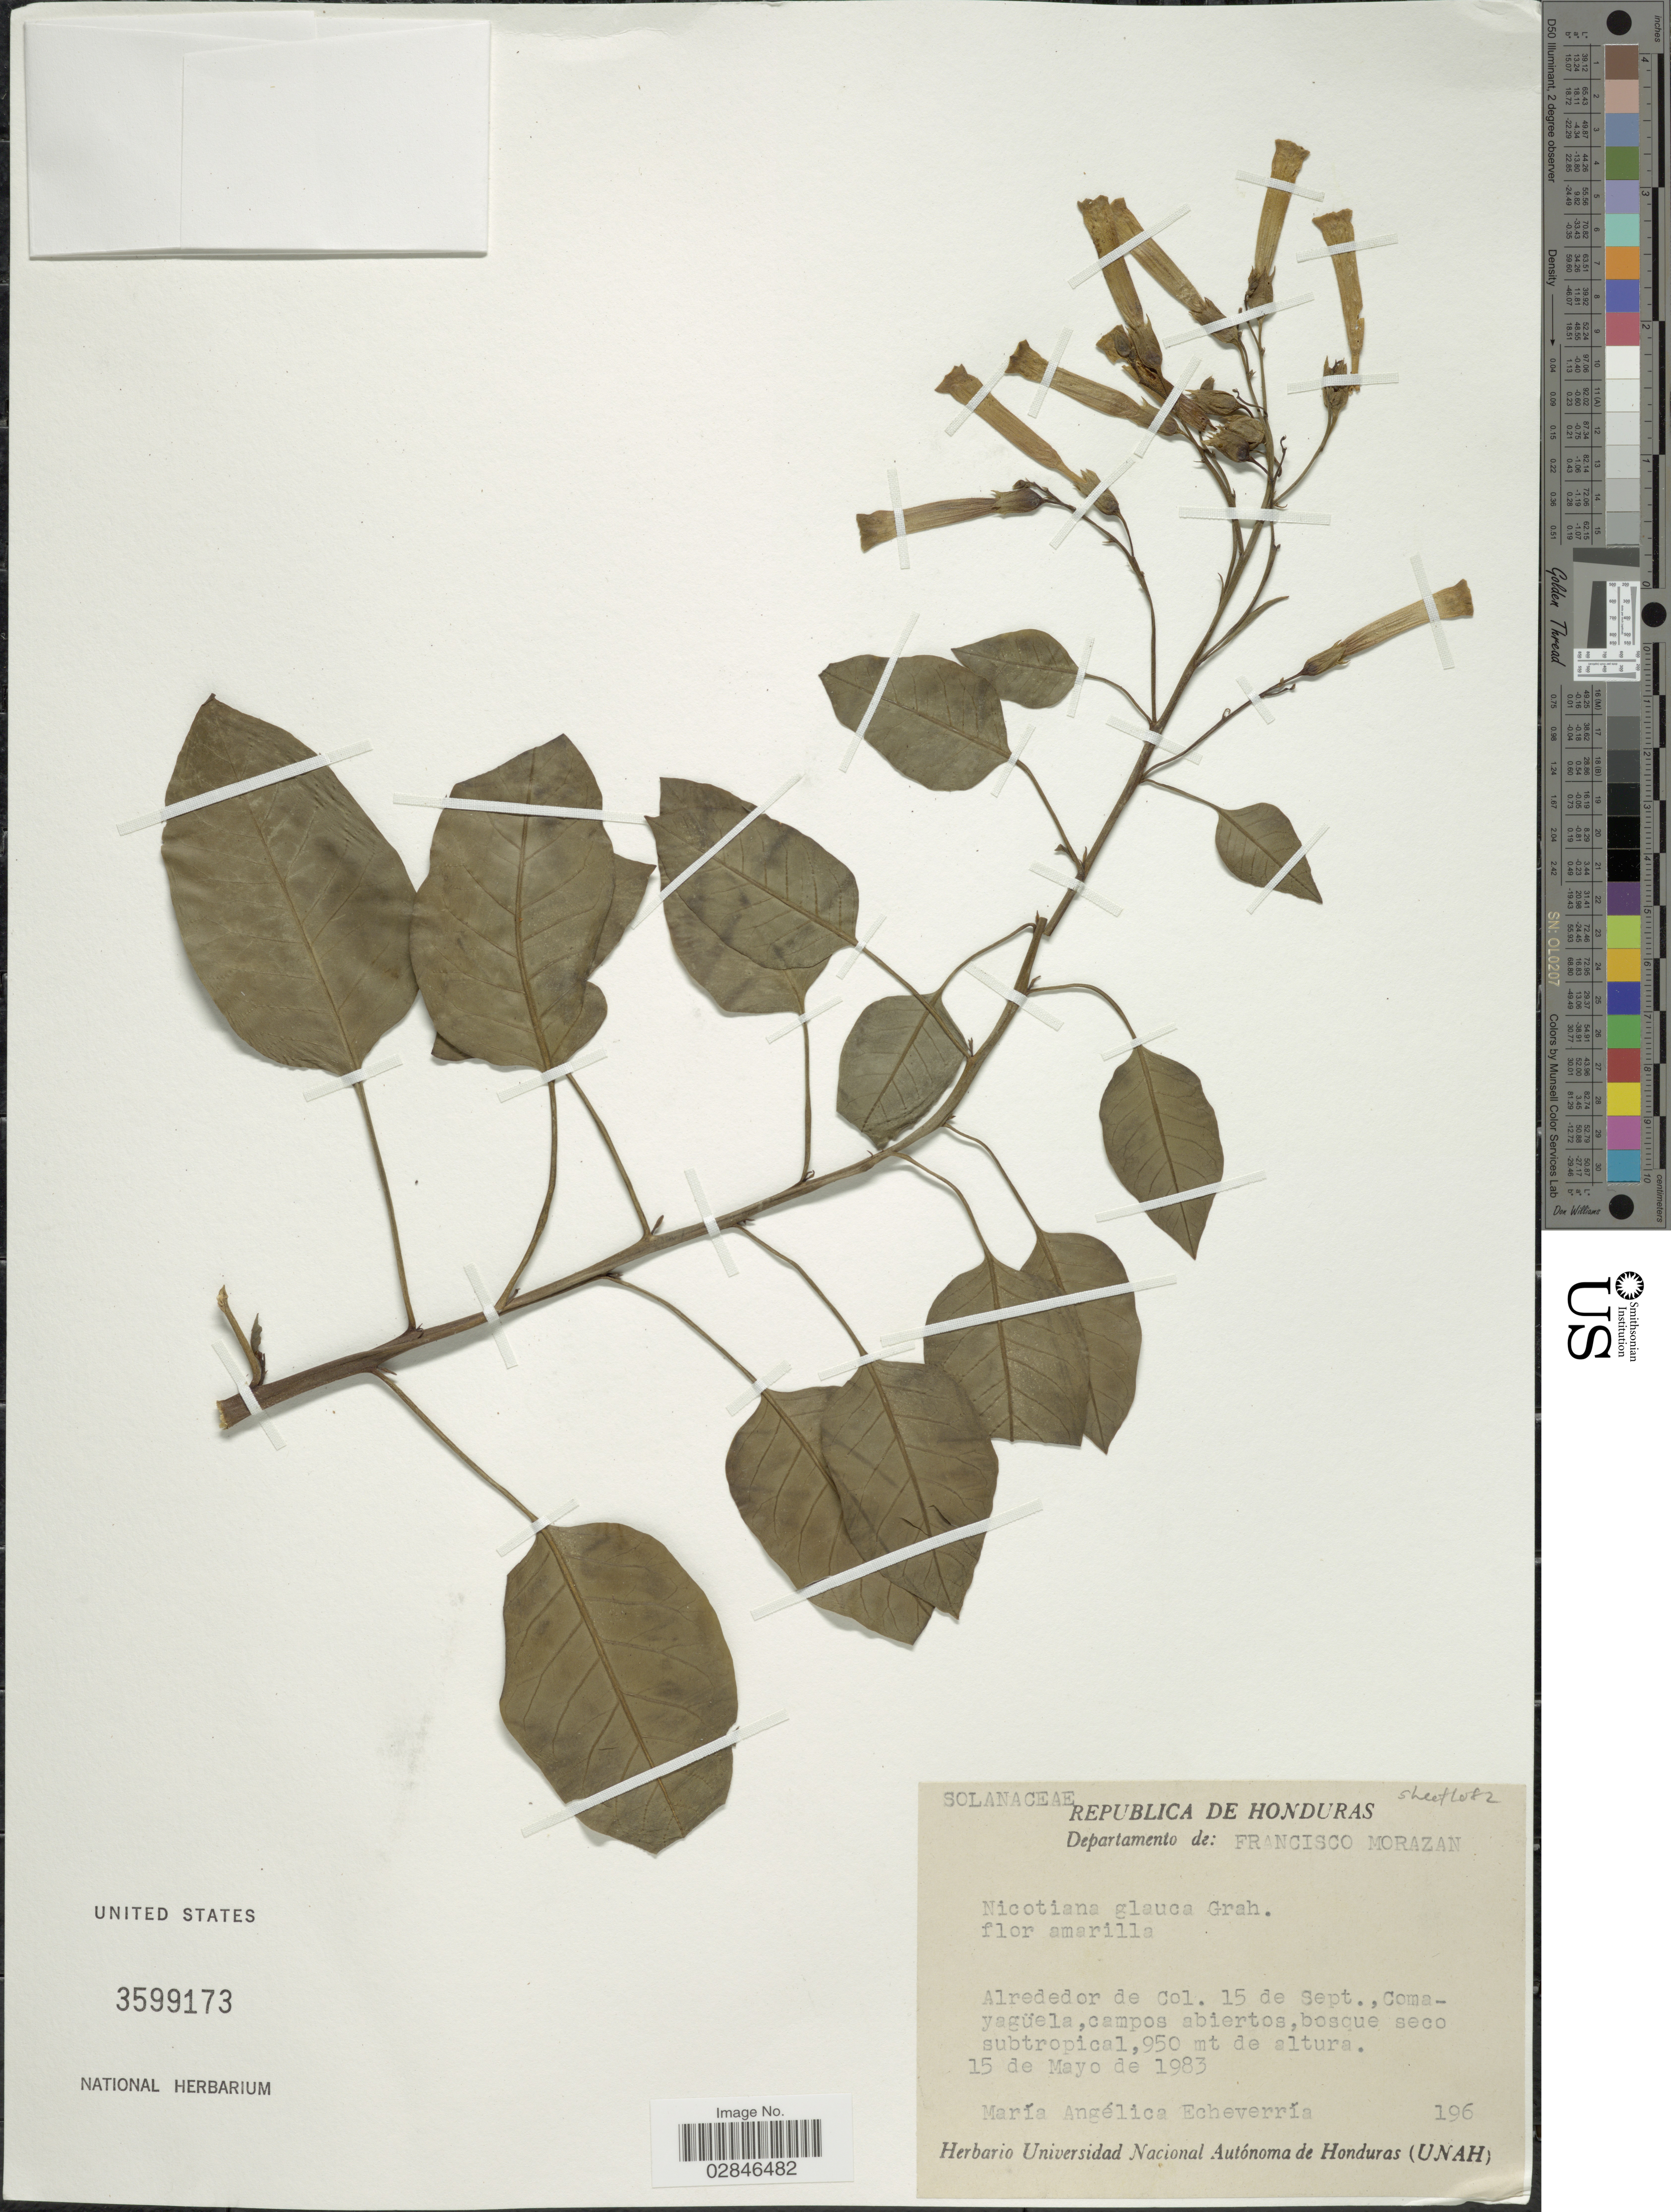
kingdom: Plantae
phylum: Tracheophyta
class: Magnoliopsida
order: Solanales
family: Solanaceae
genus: Nicotiana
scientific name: Nicotiana glauca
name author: Graham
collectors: M. Echeverria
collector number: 196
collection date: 1983-05-15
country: Honduras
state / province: Fco. Morazán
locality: Departamento de: Francisco Morazan, Alrededor de Col. 15 de Sept., Comayagüela.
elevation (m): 950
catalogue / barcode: US 3599173